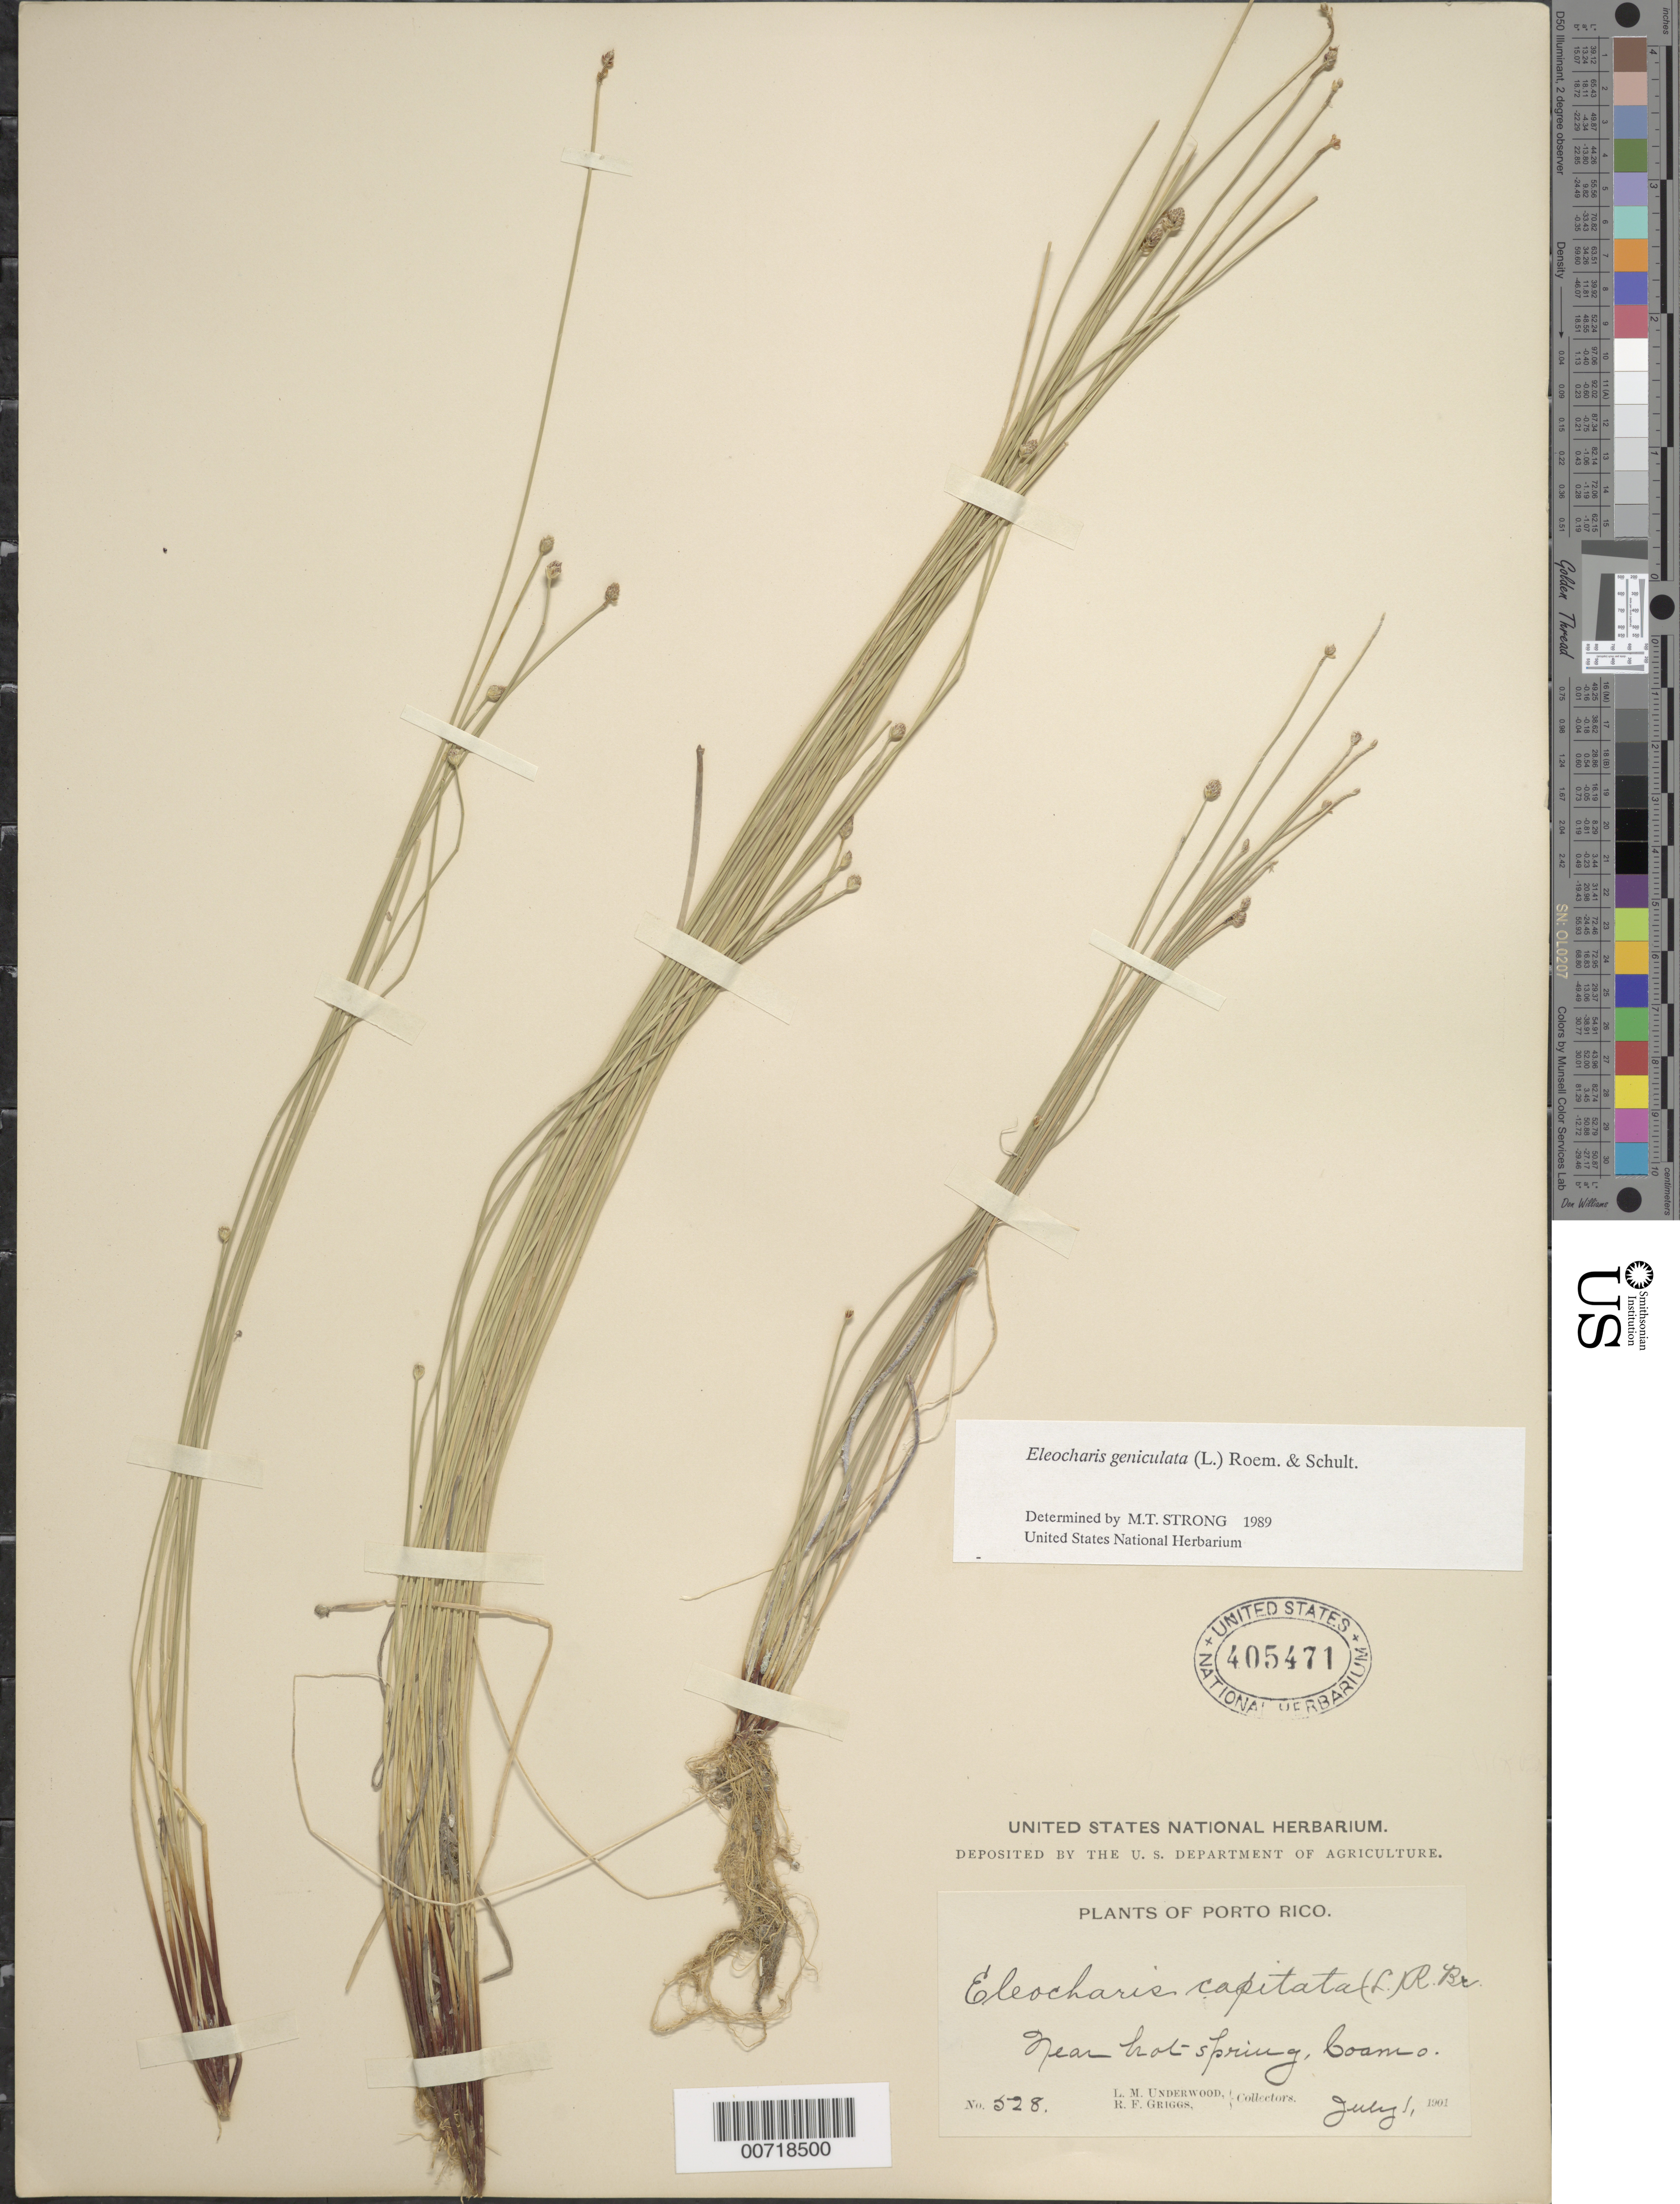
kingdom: Plantae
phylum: Tracheophyta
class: Liliopsida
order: Poales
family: Cyperaceae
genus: Eleocharis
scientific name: Eleocharis geniculata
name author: (L.) Roem. & Schult.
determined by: Strong, M. T., (US), Smithsonian Institution - National Museum of Natural History (UNITED STATES)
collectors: L. M. Underwood & R. F. Griggs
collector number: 528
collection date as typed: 01 Jul 1901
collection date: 1901-07-01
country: Puerto Rico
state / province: Coamo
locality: Coamo.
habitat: Near hot spring.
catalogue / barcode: US 405471